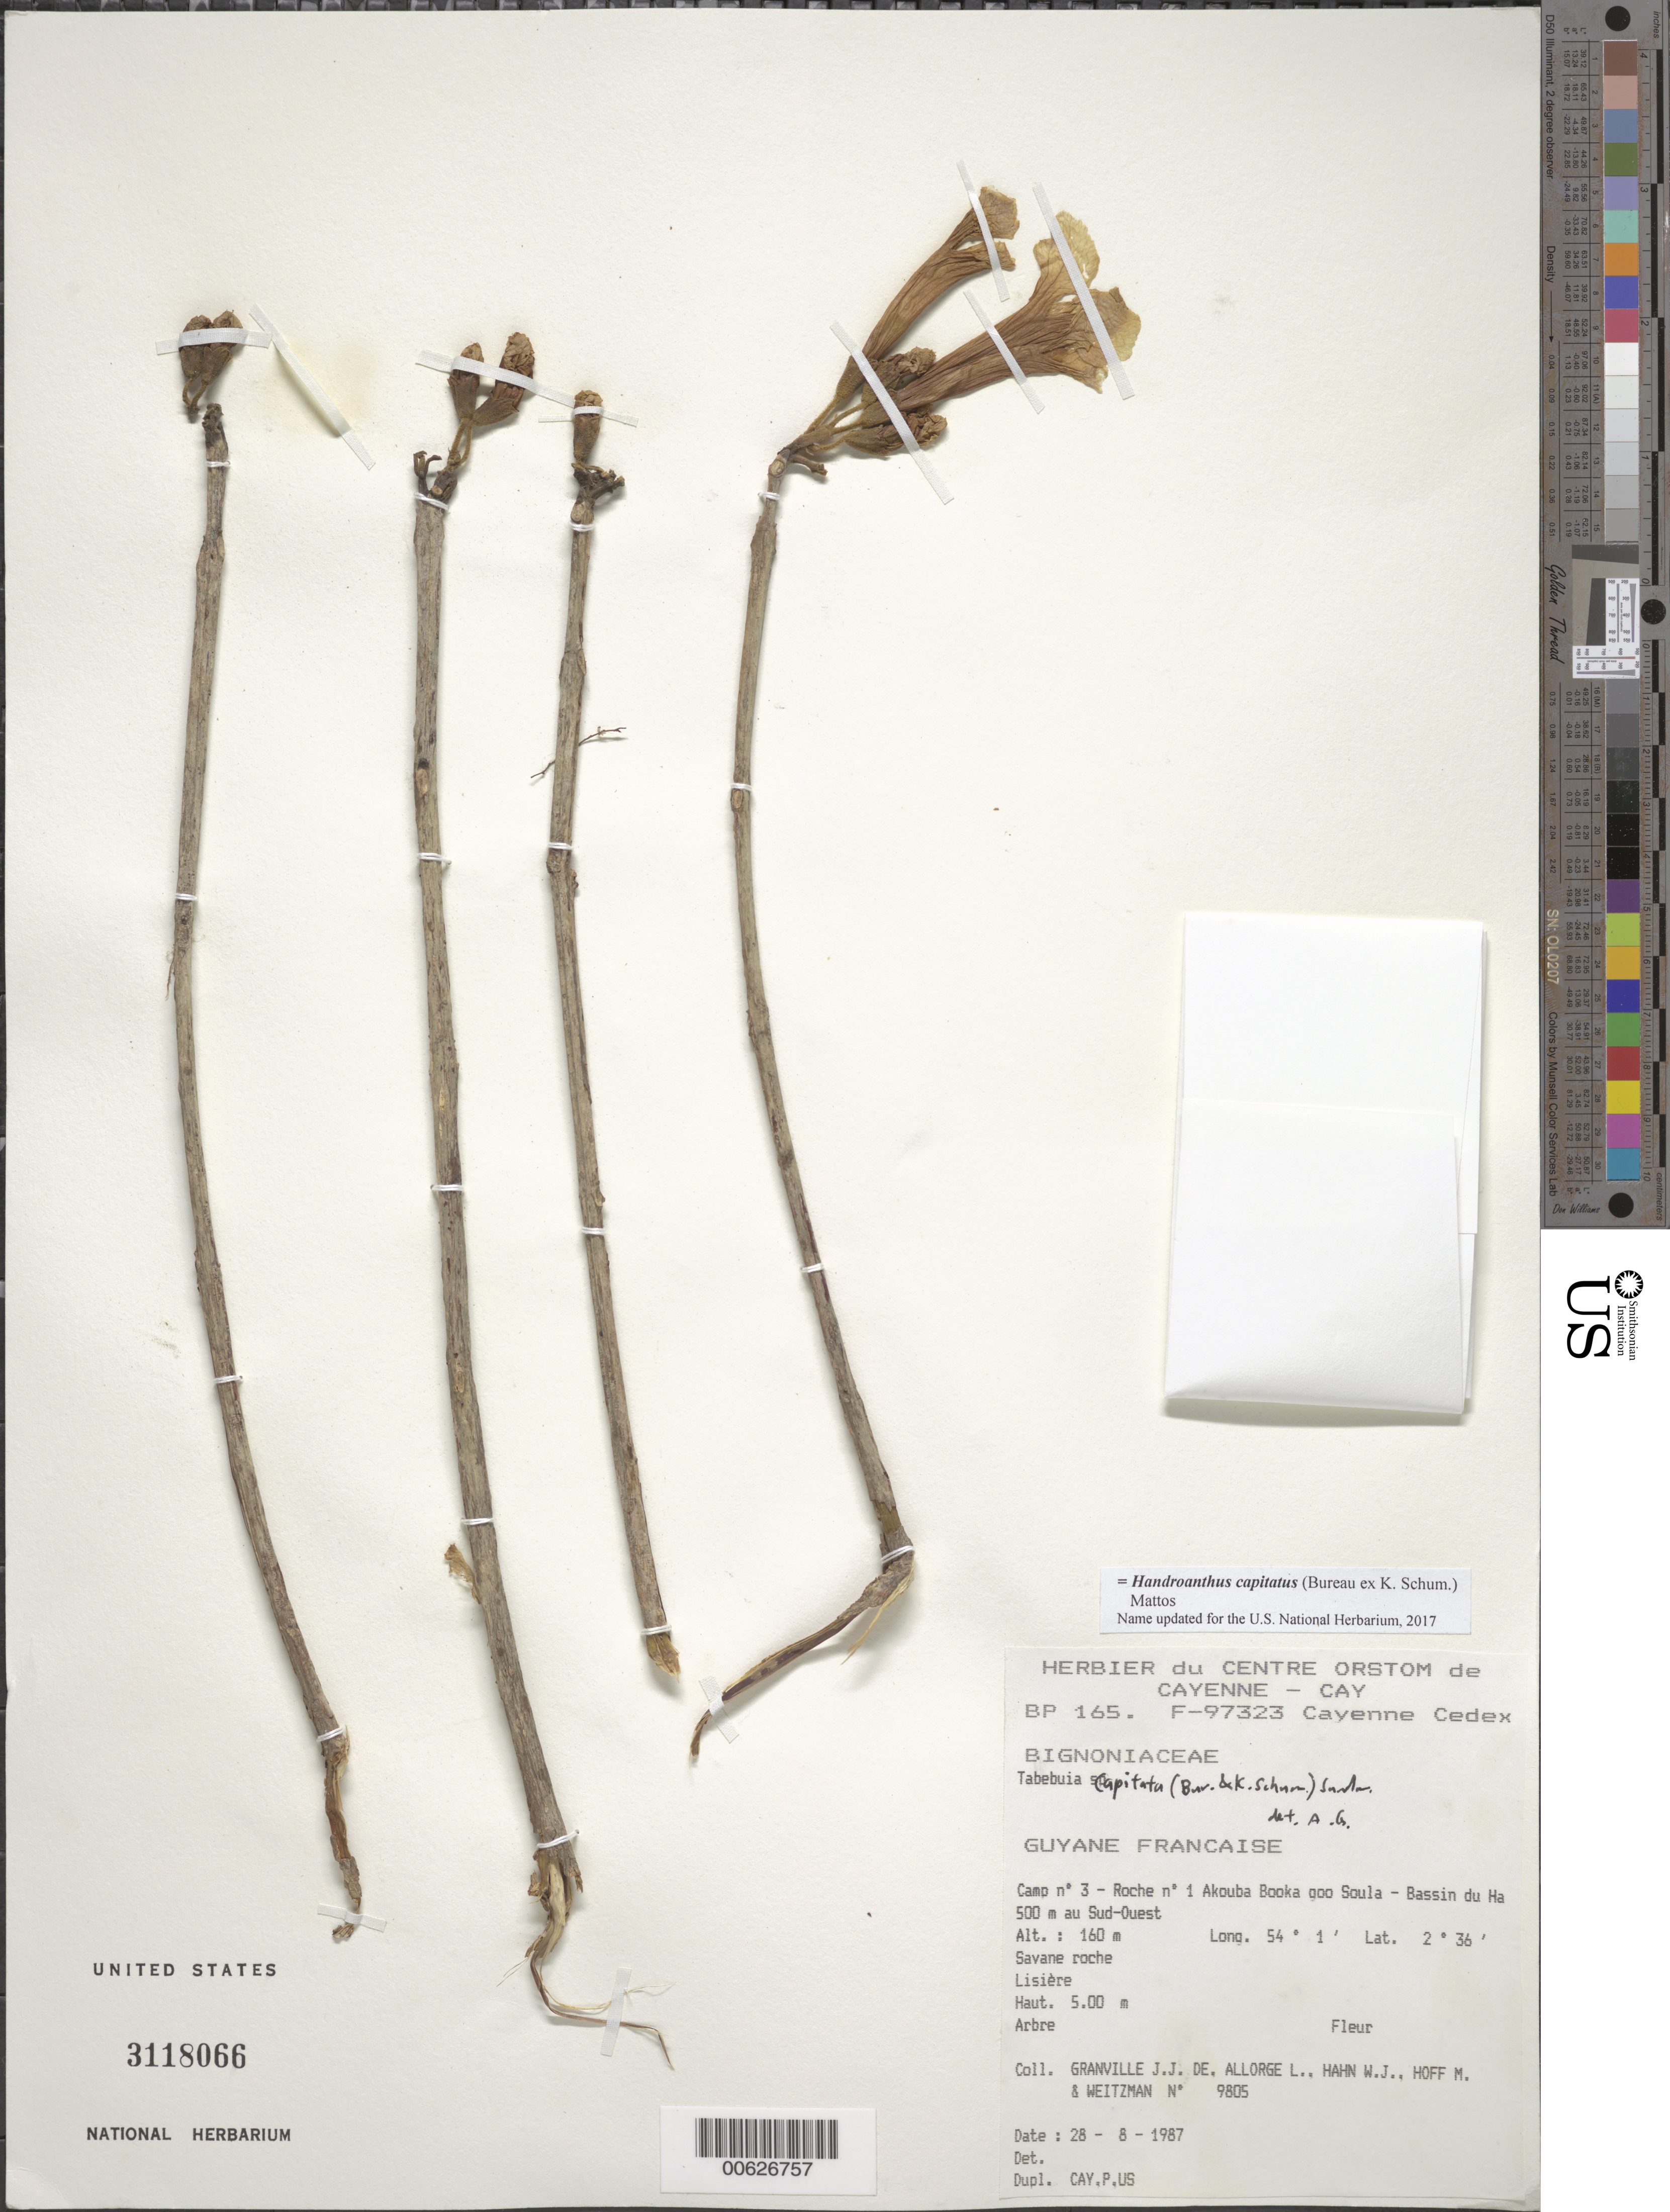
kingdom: Plantae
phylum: Tracheophyta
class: Magnoliopsida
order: Lamiales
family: Bignoniaceae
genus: Handroanthus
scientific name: Handroanthus capitatus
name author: (Bureau ex K. Schum.) Mattos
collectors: J.-J. de Granville, L. Allorge, W. J. Hahn, M. Hoff & A. L. Weitzman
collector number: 9805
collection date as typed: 28-Aug-87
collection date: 1987-08-28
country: French Guiana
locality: Akouba Booka goo Soula, Camp #3, Roche no. 1, Bassin du Haut-Marouini, 500 m au Sud-Ouest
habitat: Savane roche; lisiere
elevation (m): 160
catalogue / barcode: US 3118066